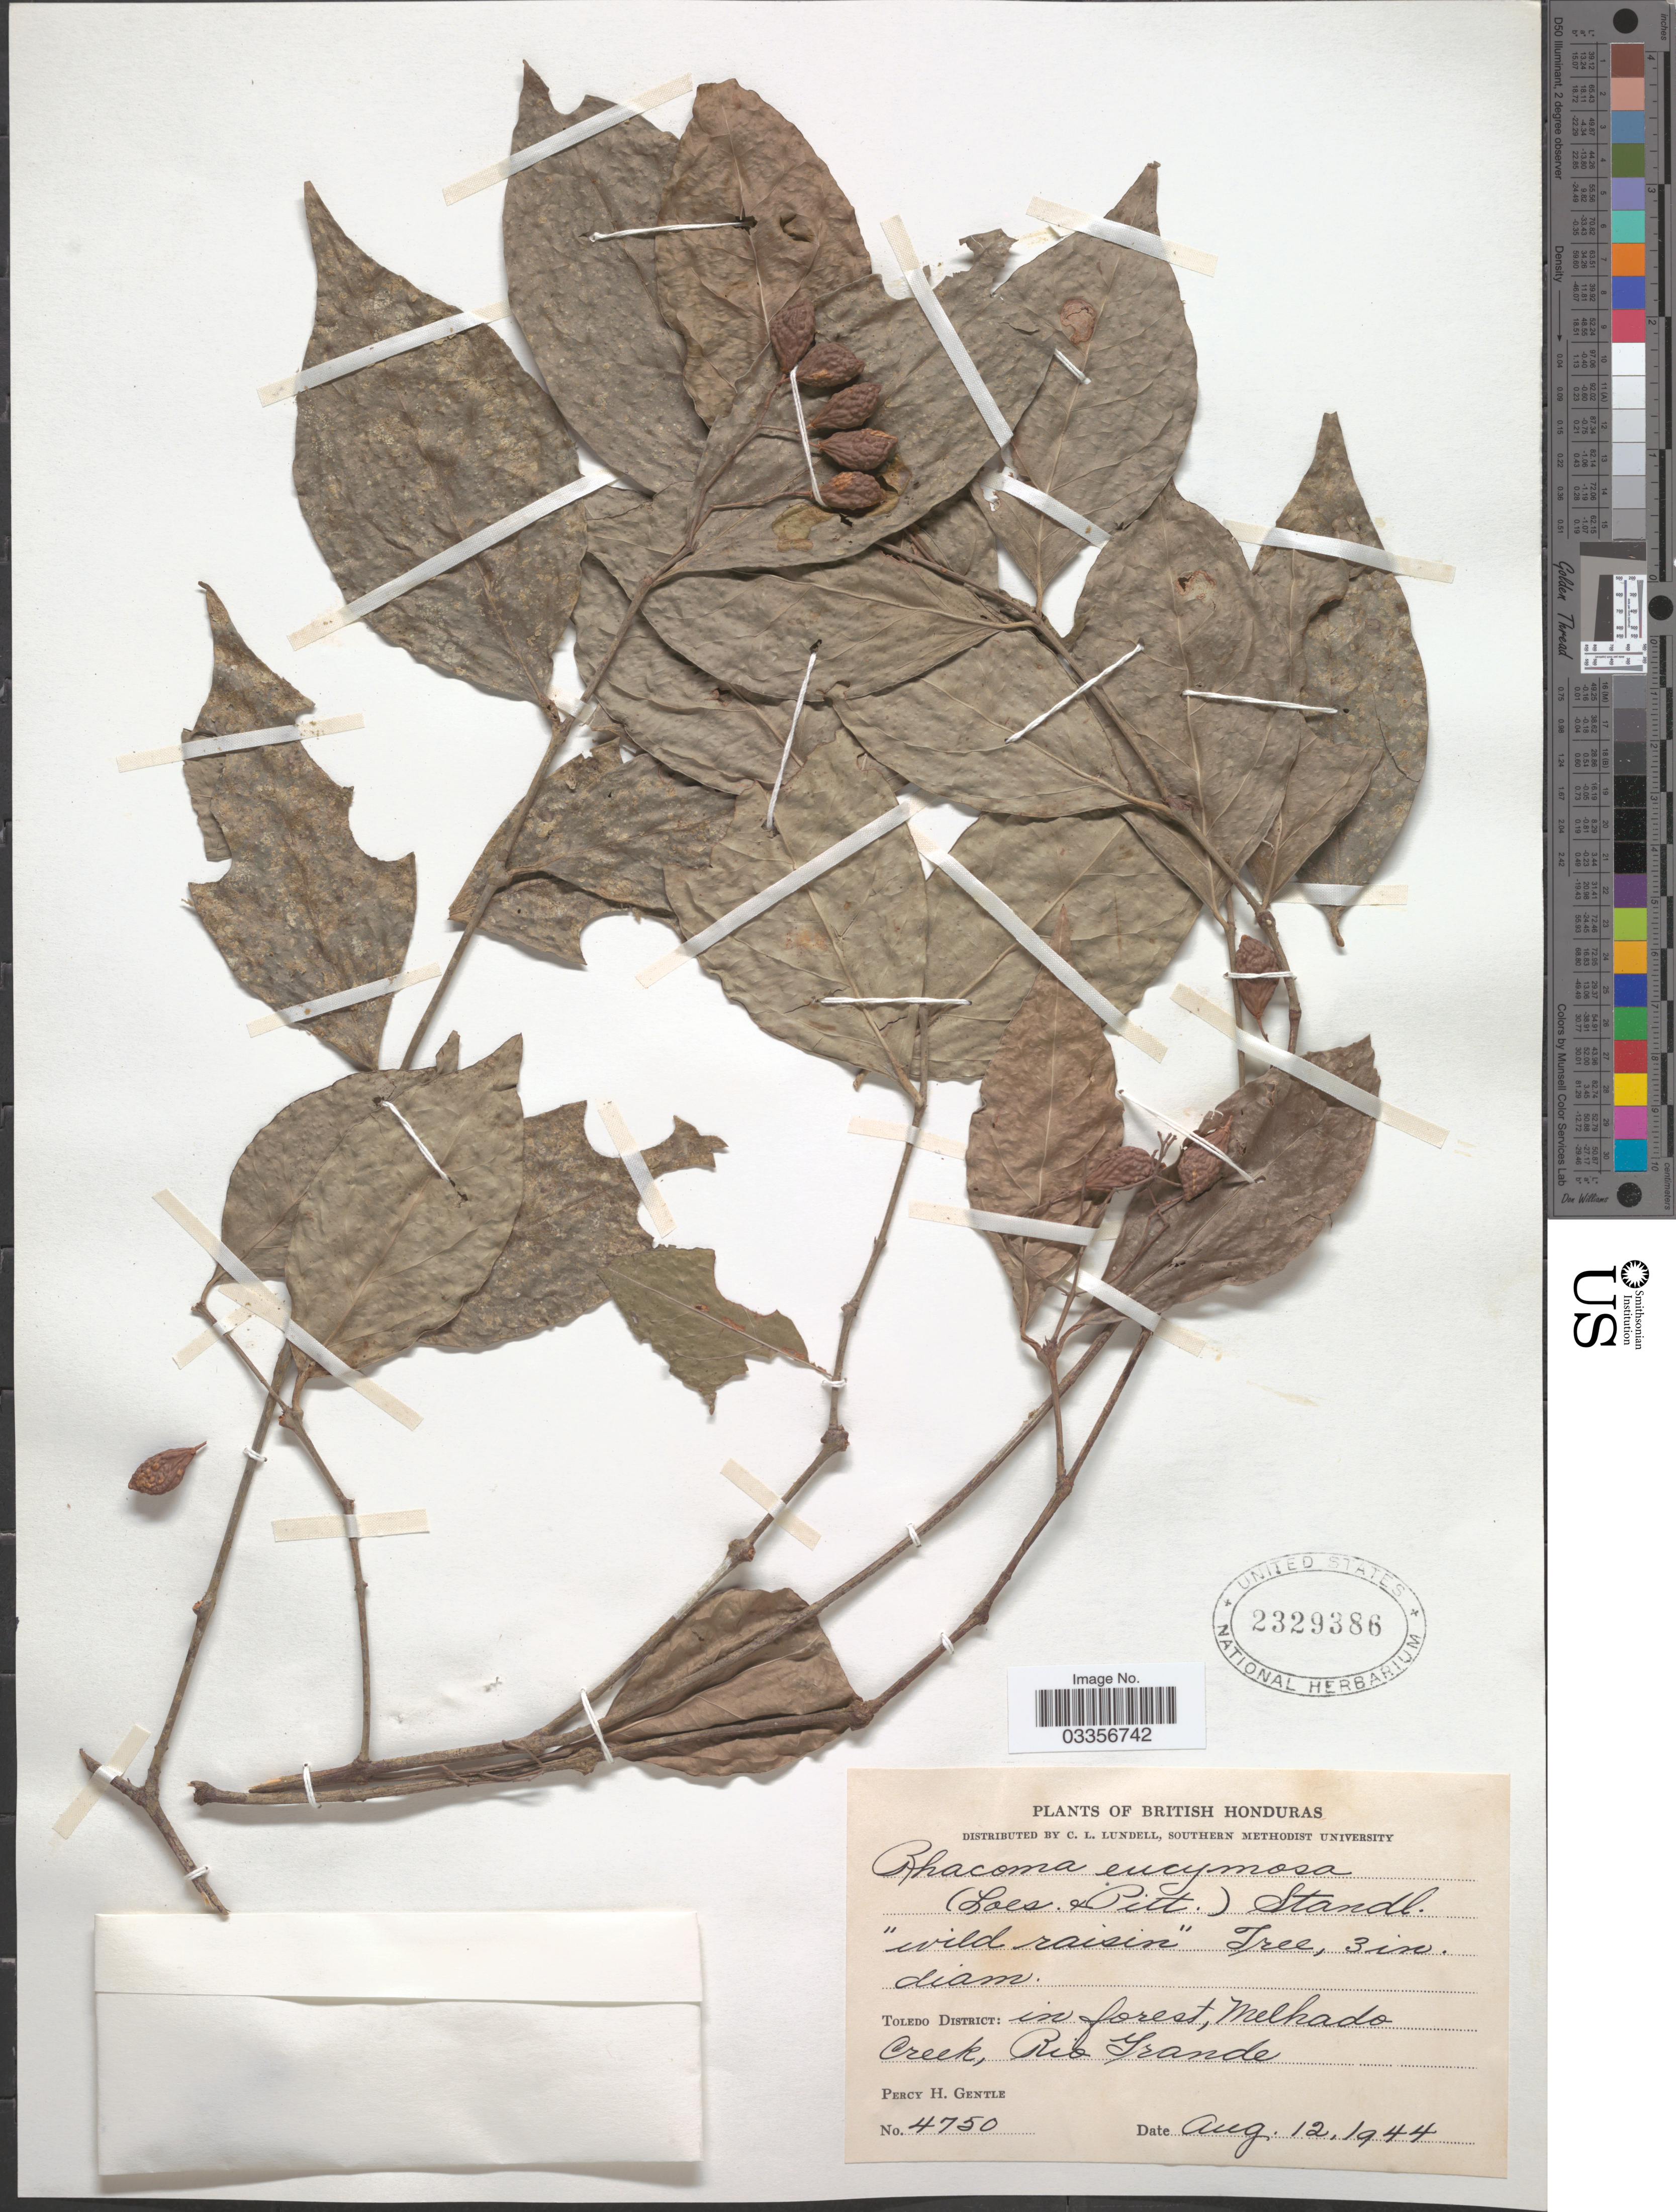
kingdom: Plantae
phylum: Tracheophyta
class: Magnoliopsida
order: Celastrales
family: Celastraceae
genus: Crossopetalum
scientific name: Crossopetalum parviflorum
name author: L.O. Williams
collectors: P. H. Gentle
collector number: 4750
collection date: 1944-08-12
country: Belize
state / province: Toledo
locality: Toledo District: in forest, Melhado Creek, Rio Grande.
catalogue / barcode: US 2329386